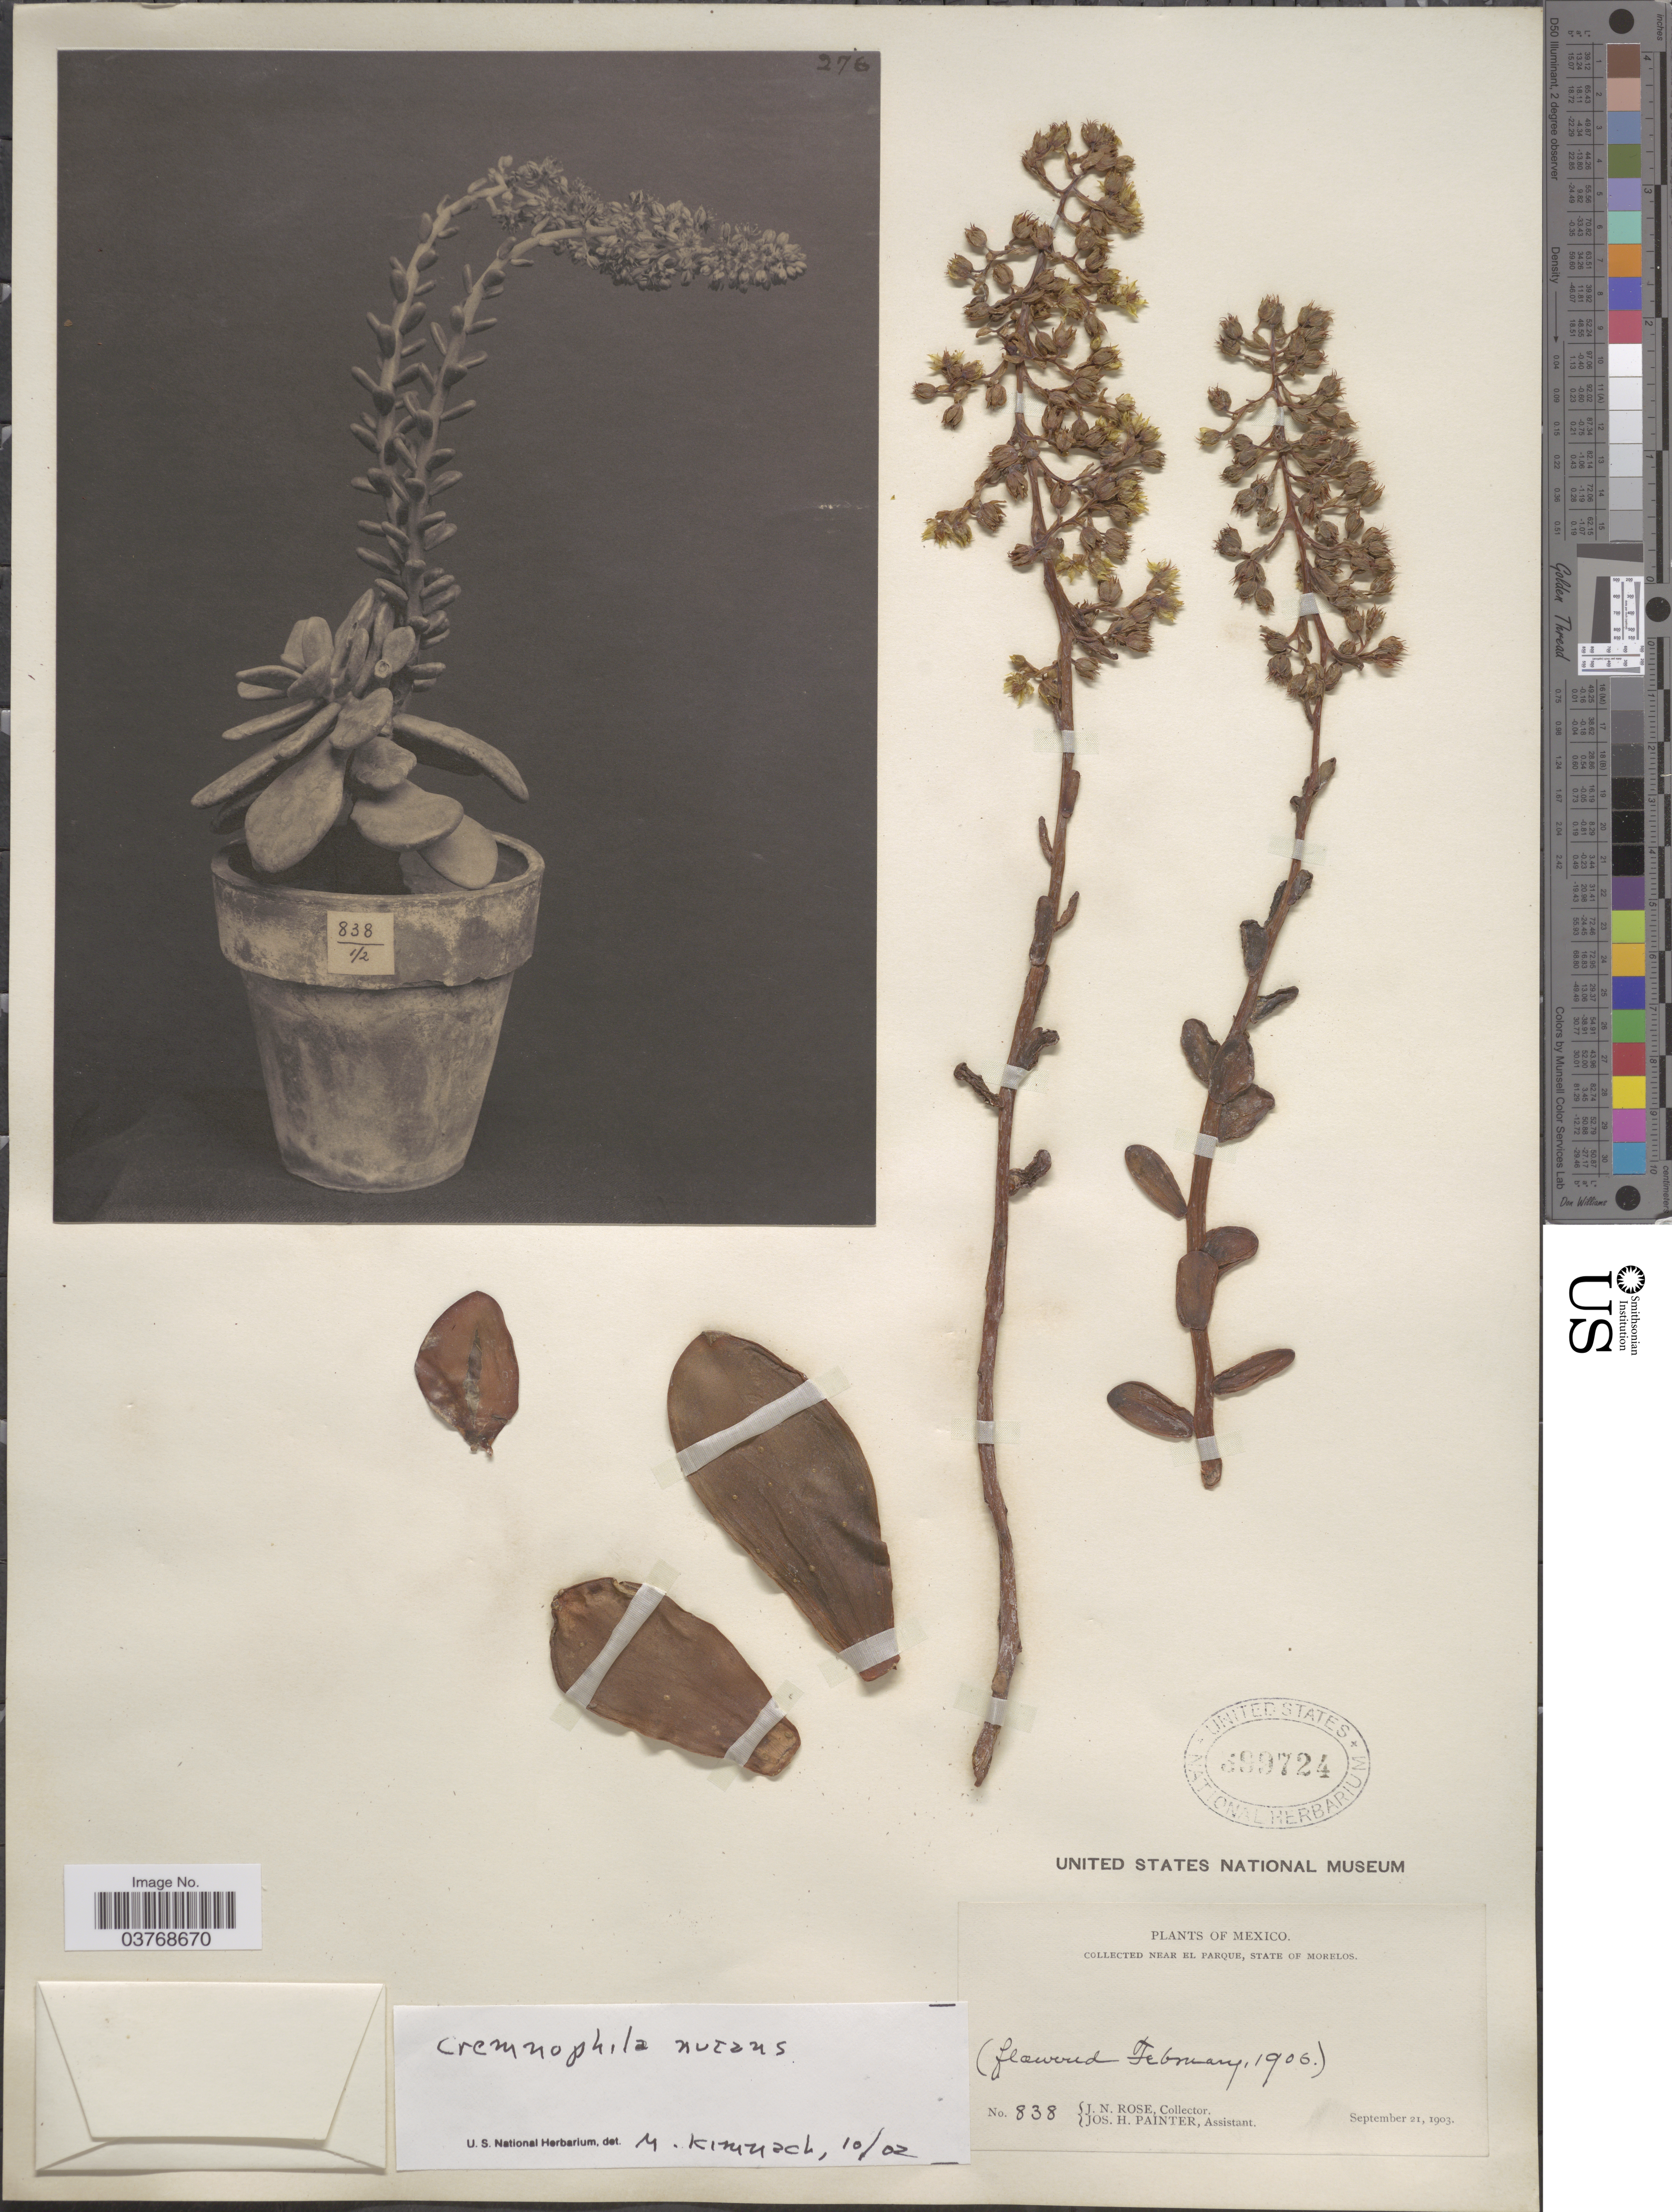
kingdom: Plantae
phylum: Tracheophyta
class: Magnoliopsida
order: Saxifragales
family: Crassulaceae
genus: Cremnophila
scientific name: Cremnophila nutans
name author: (Rose) Rose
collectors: J. N. Rose & J. H. Painter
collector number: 838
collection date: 1903-09-21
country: Mexico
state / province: Morelos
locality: Near El Parque.